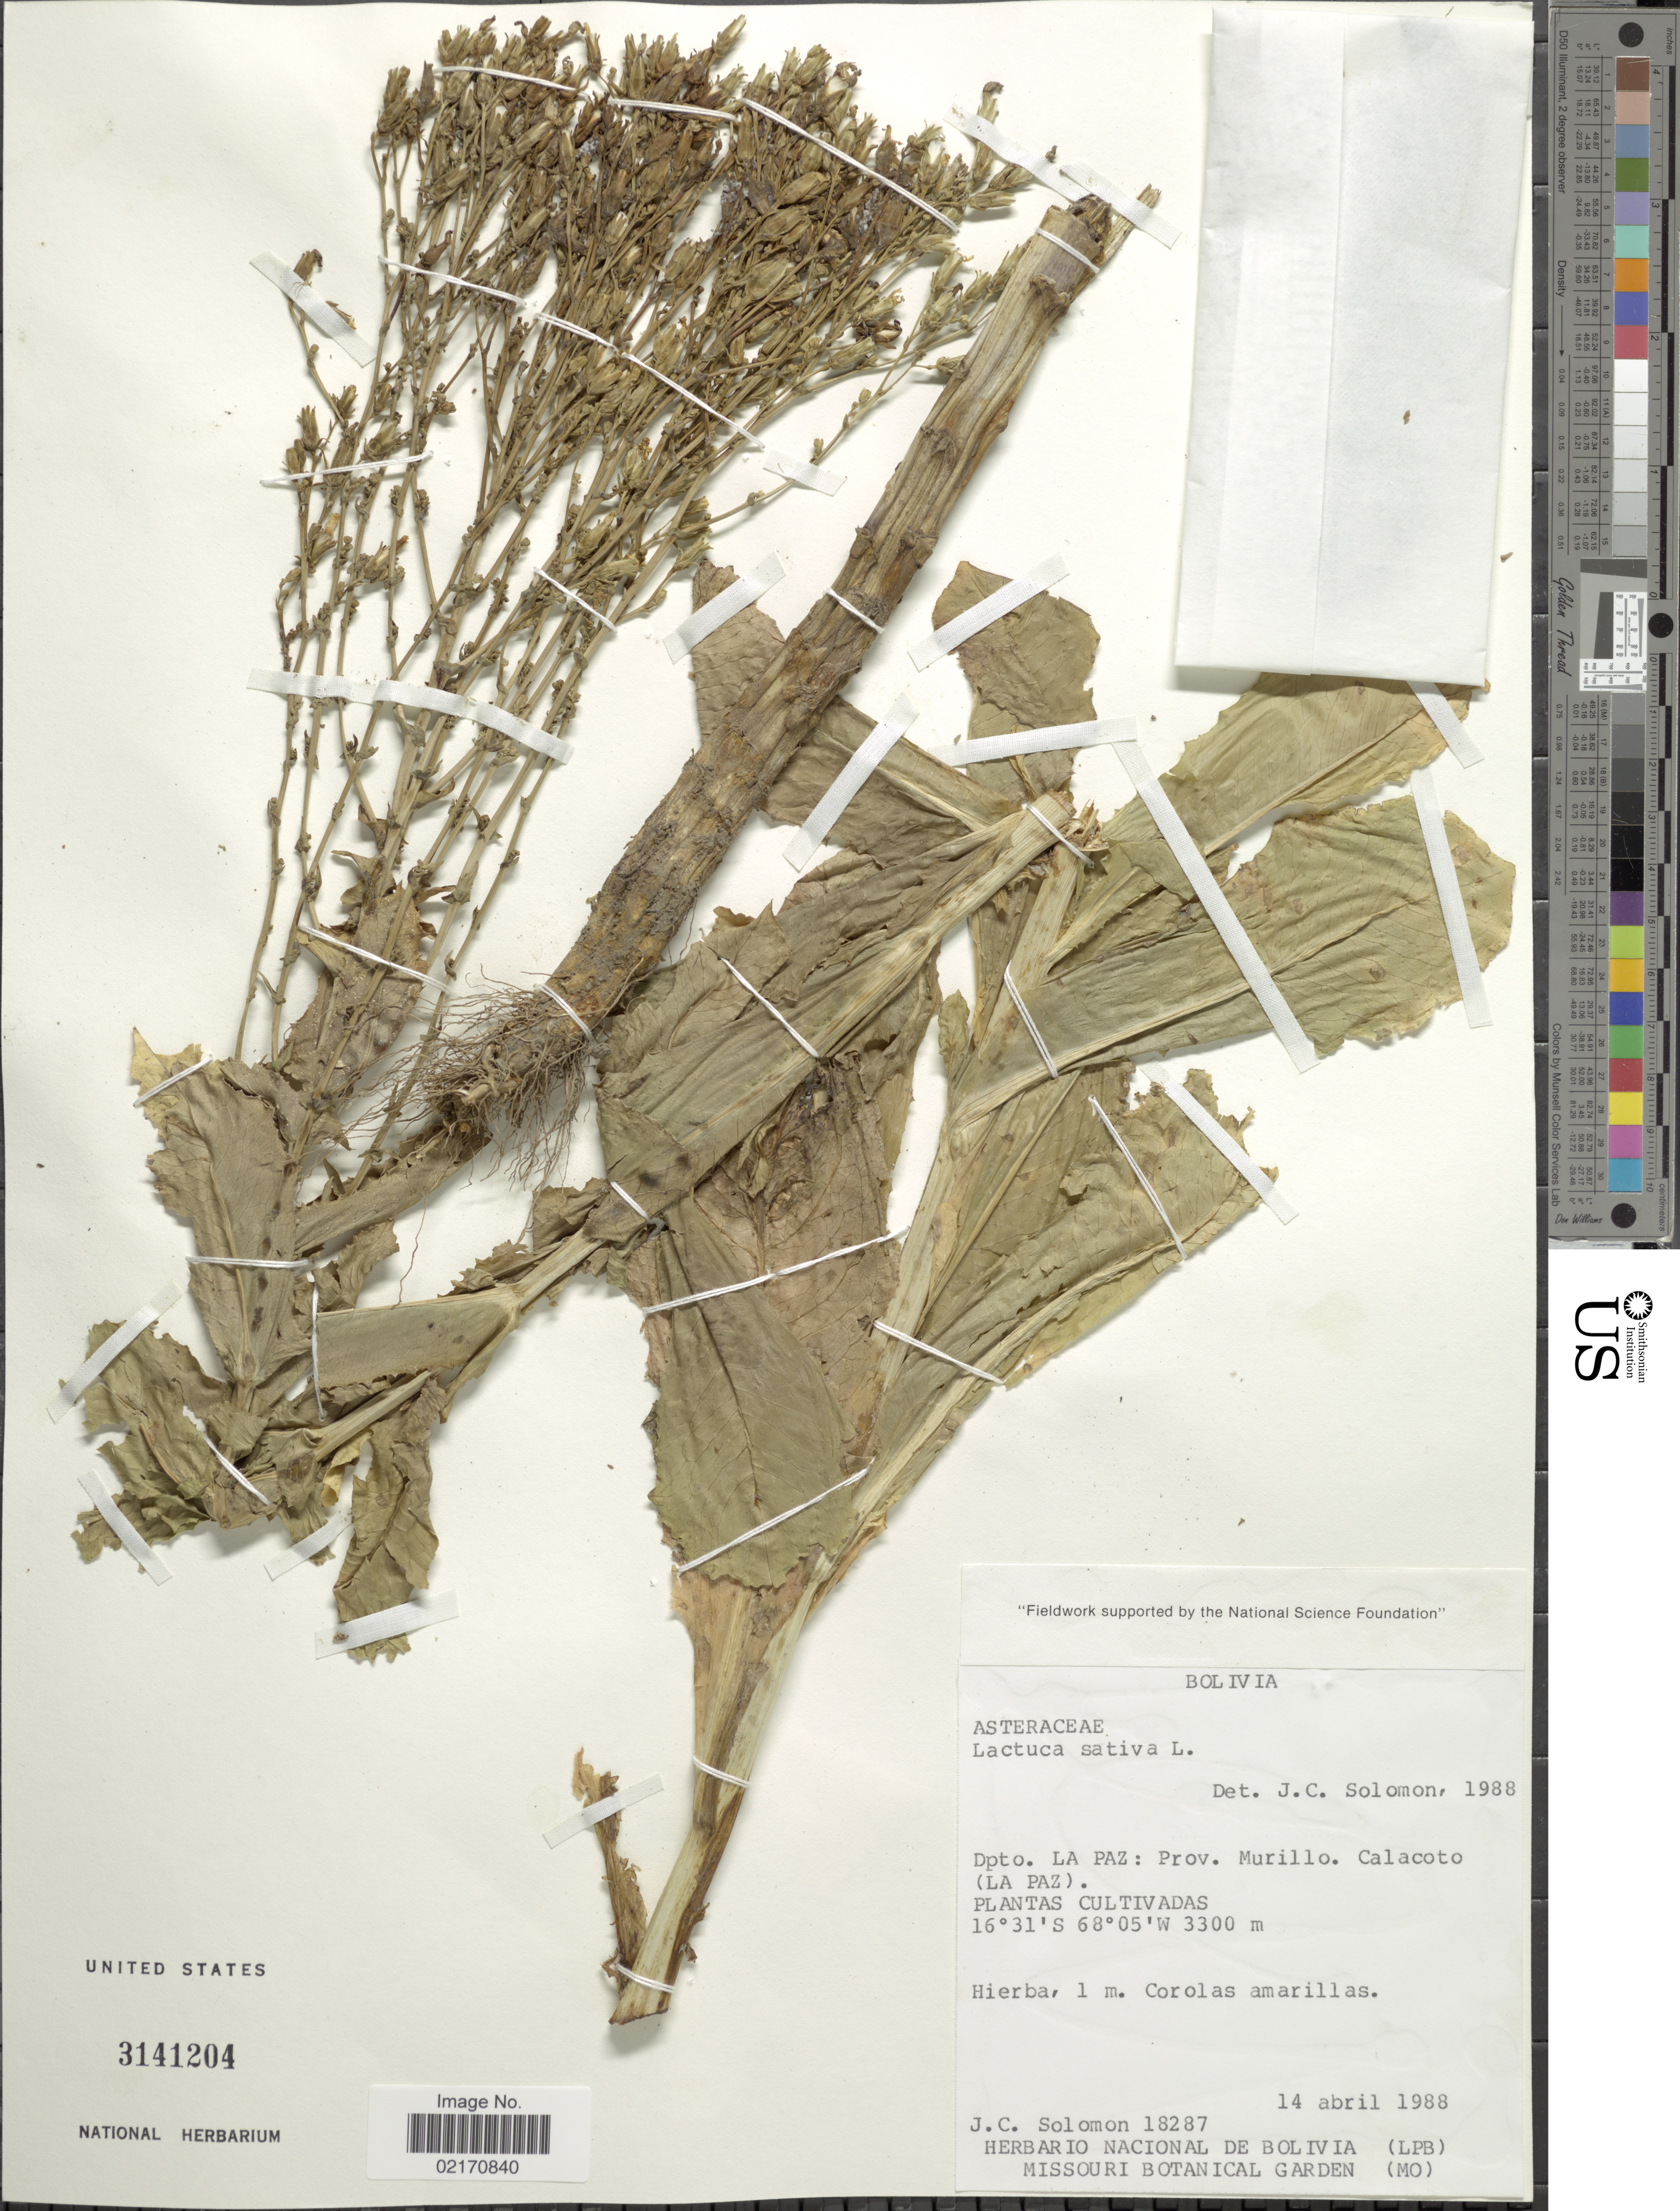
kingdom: Plantae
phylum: Tracheophyta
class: Magnoliopsida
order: Asterales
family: Asteraceae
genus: Launaea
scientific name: Launaea intybacea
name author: (Jacq.) Beauverd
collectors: J. C. Solomon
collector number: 18287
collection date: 1988-04-14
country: Bolivia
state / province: La Paz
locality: Prov. Murillo, Calacoto (La Paz)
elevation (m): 3300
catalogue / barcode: US 3141204